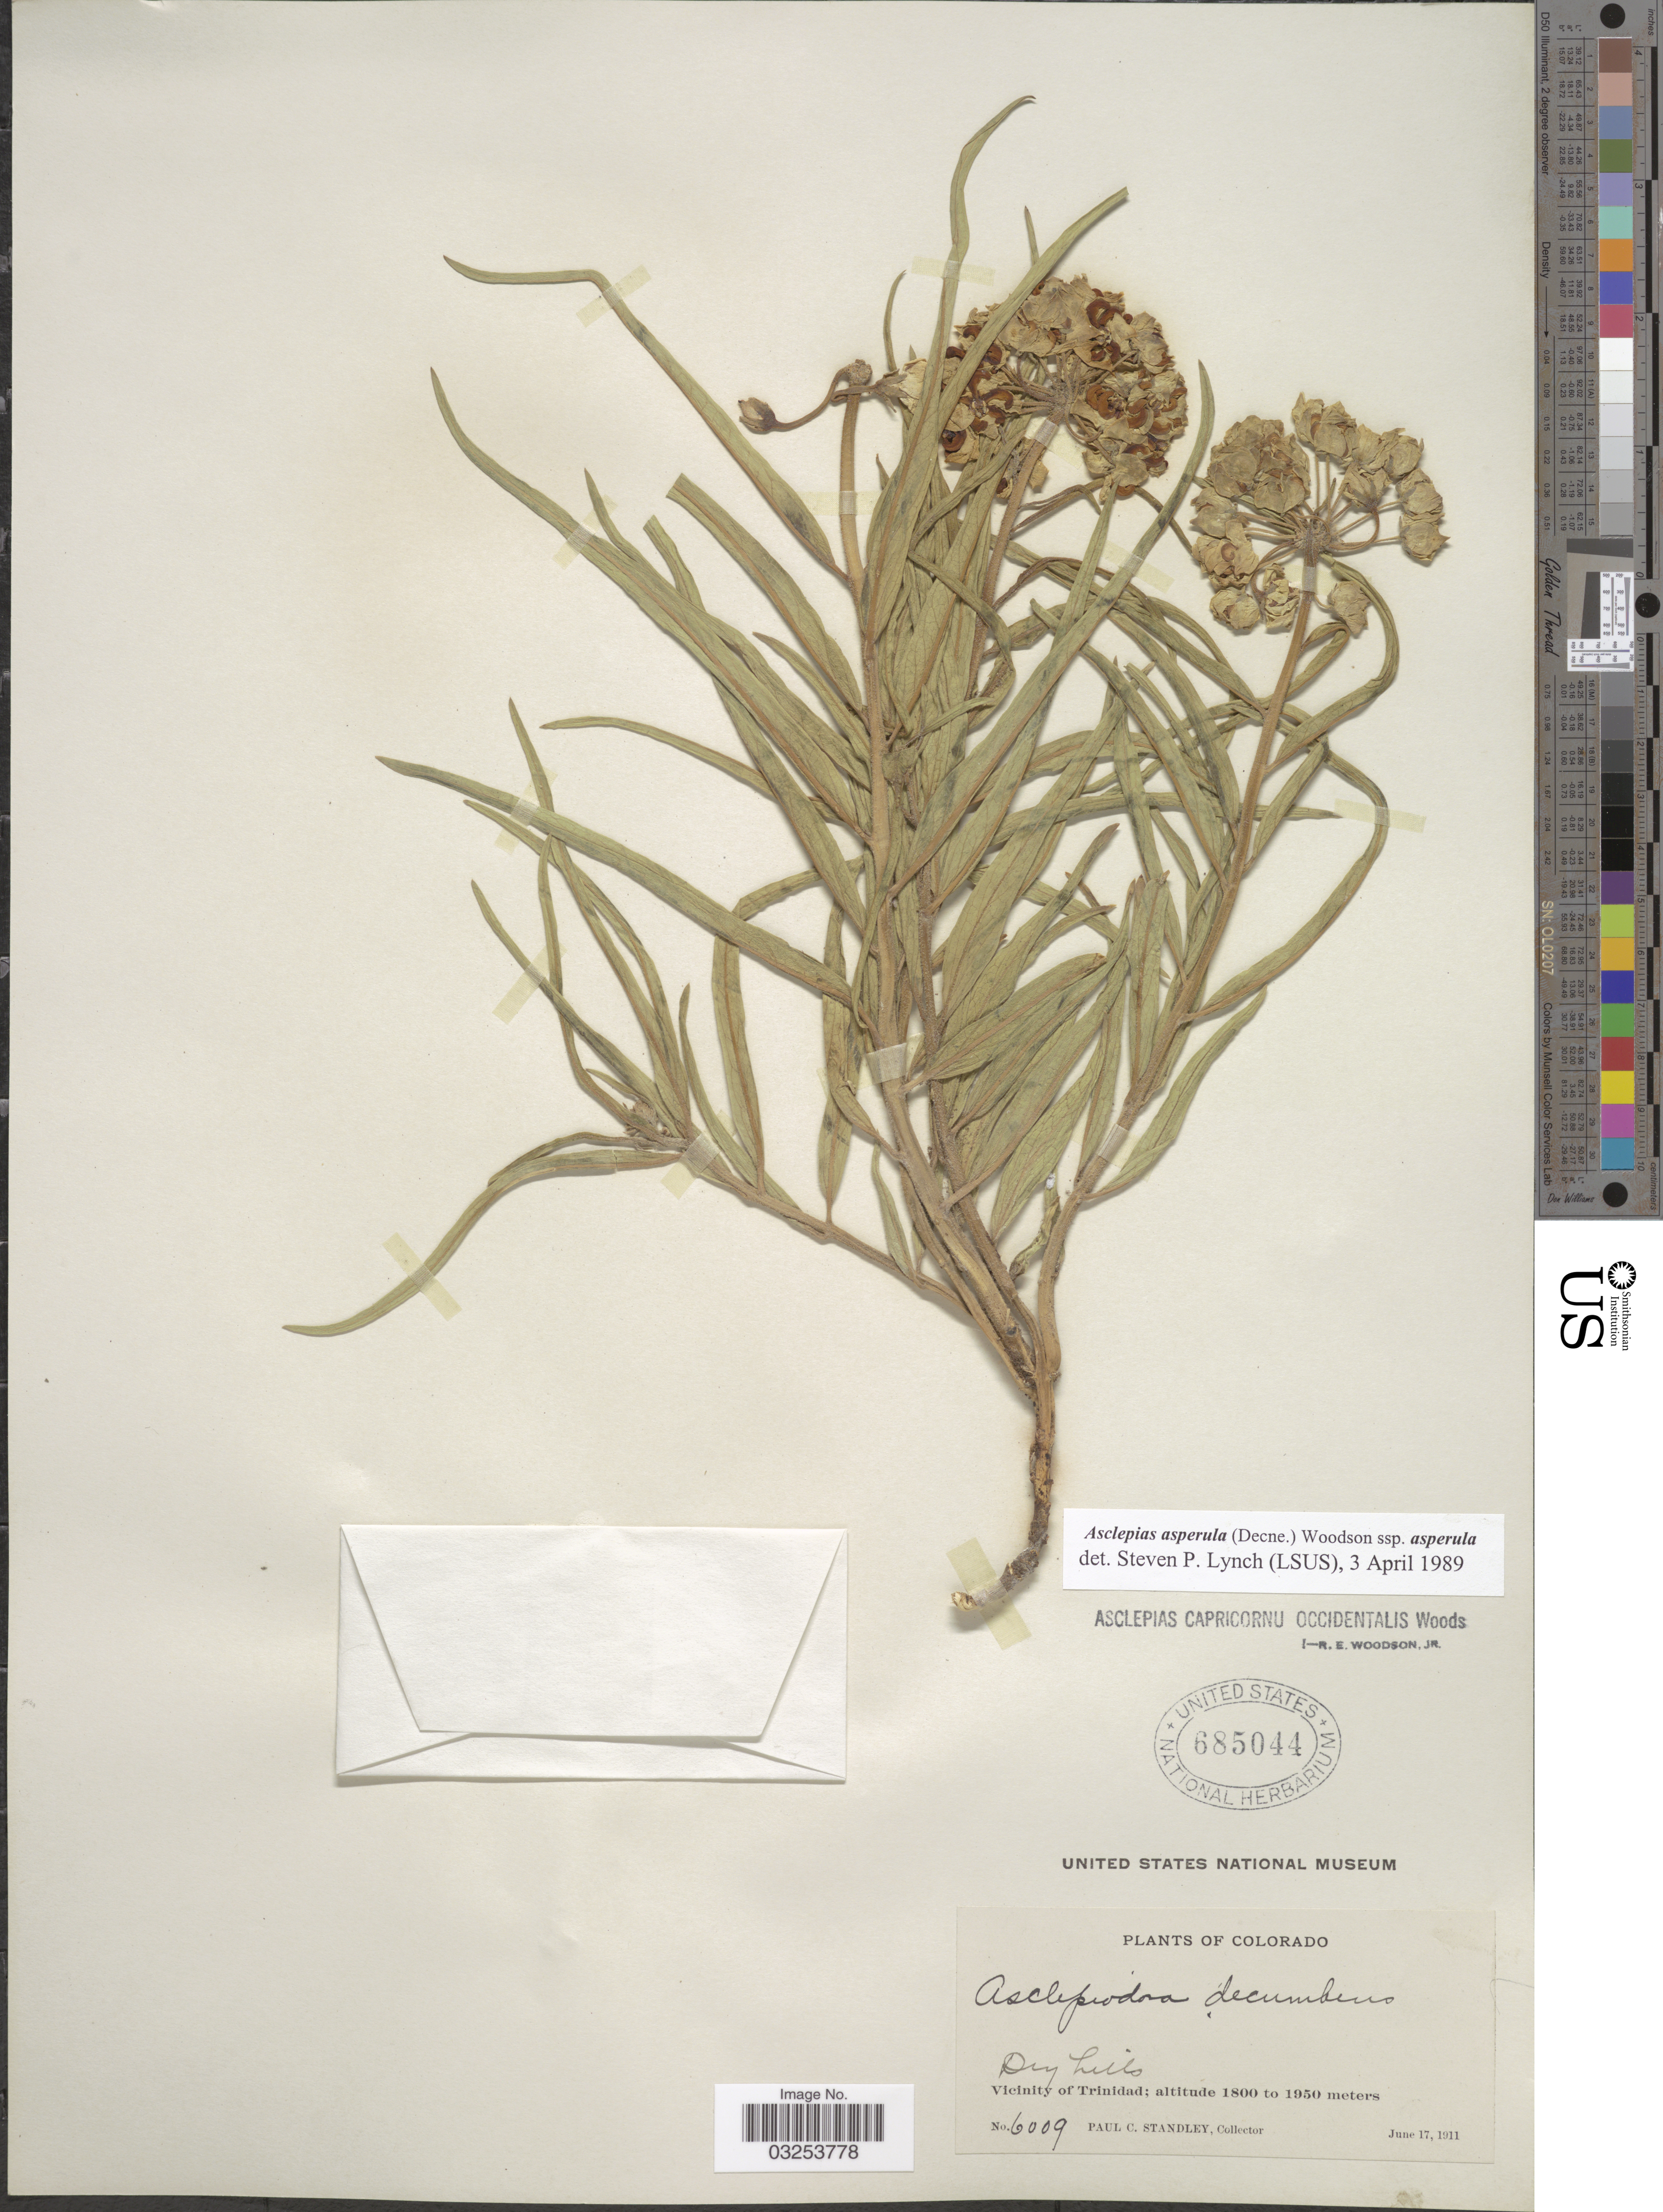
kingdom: Plantae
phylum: Tracheophyta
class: Magnoliopsida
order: Gentianales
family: Apocynaceae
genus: Asclepias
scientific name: Asclepias asperula subsp. asperula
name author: (Decne.) Woodson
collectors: P. C. Standley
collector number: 6009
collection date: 1911-06-17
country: United States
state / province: Colorado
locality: Vicinity of Trinidad.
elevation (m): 1800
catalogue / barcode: US 685044